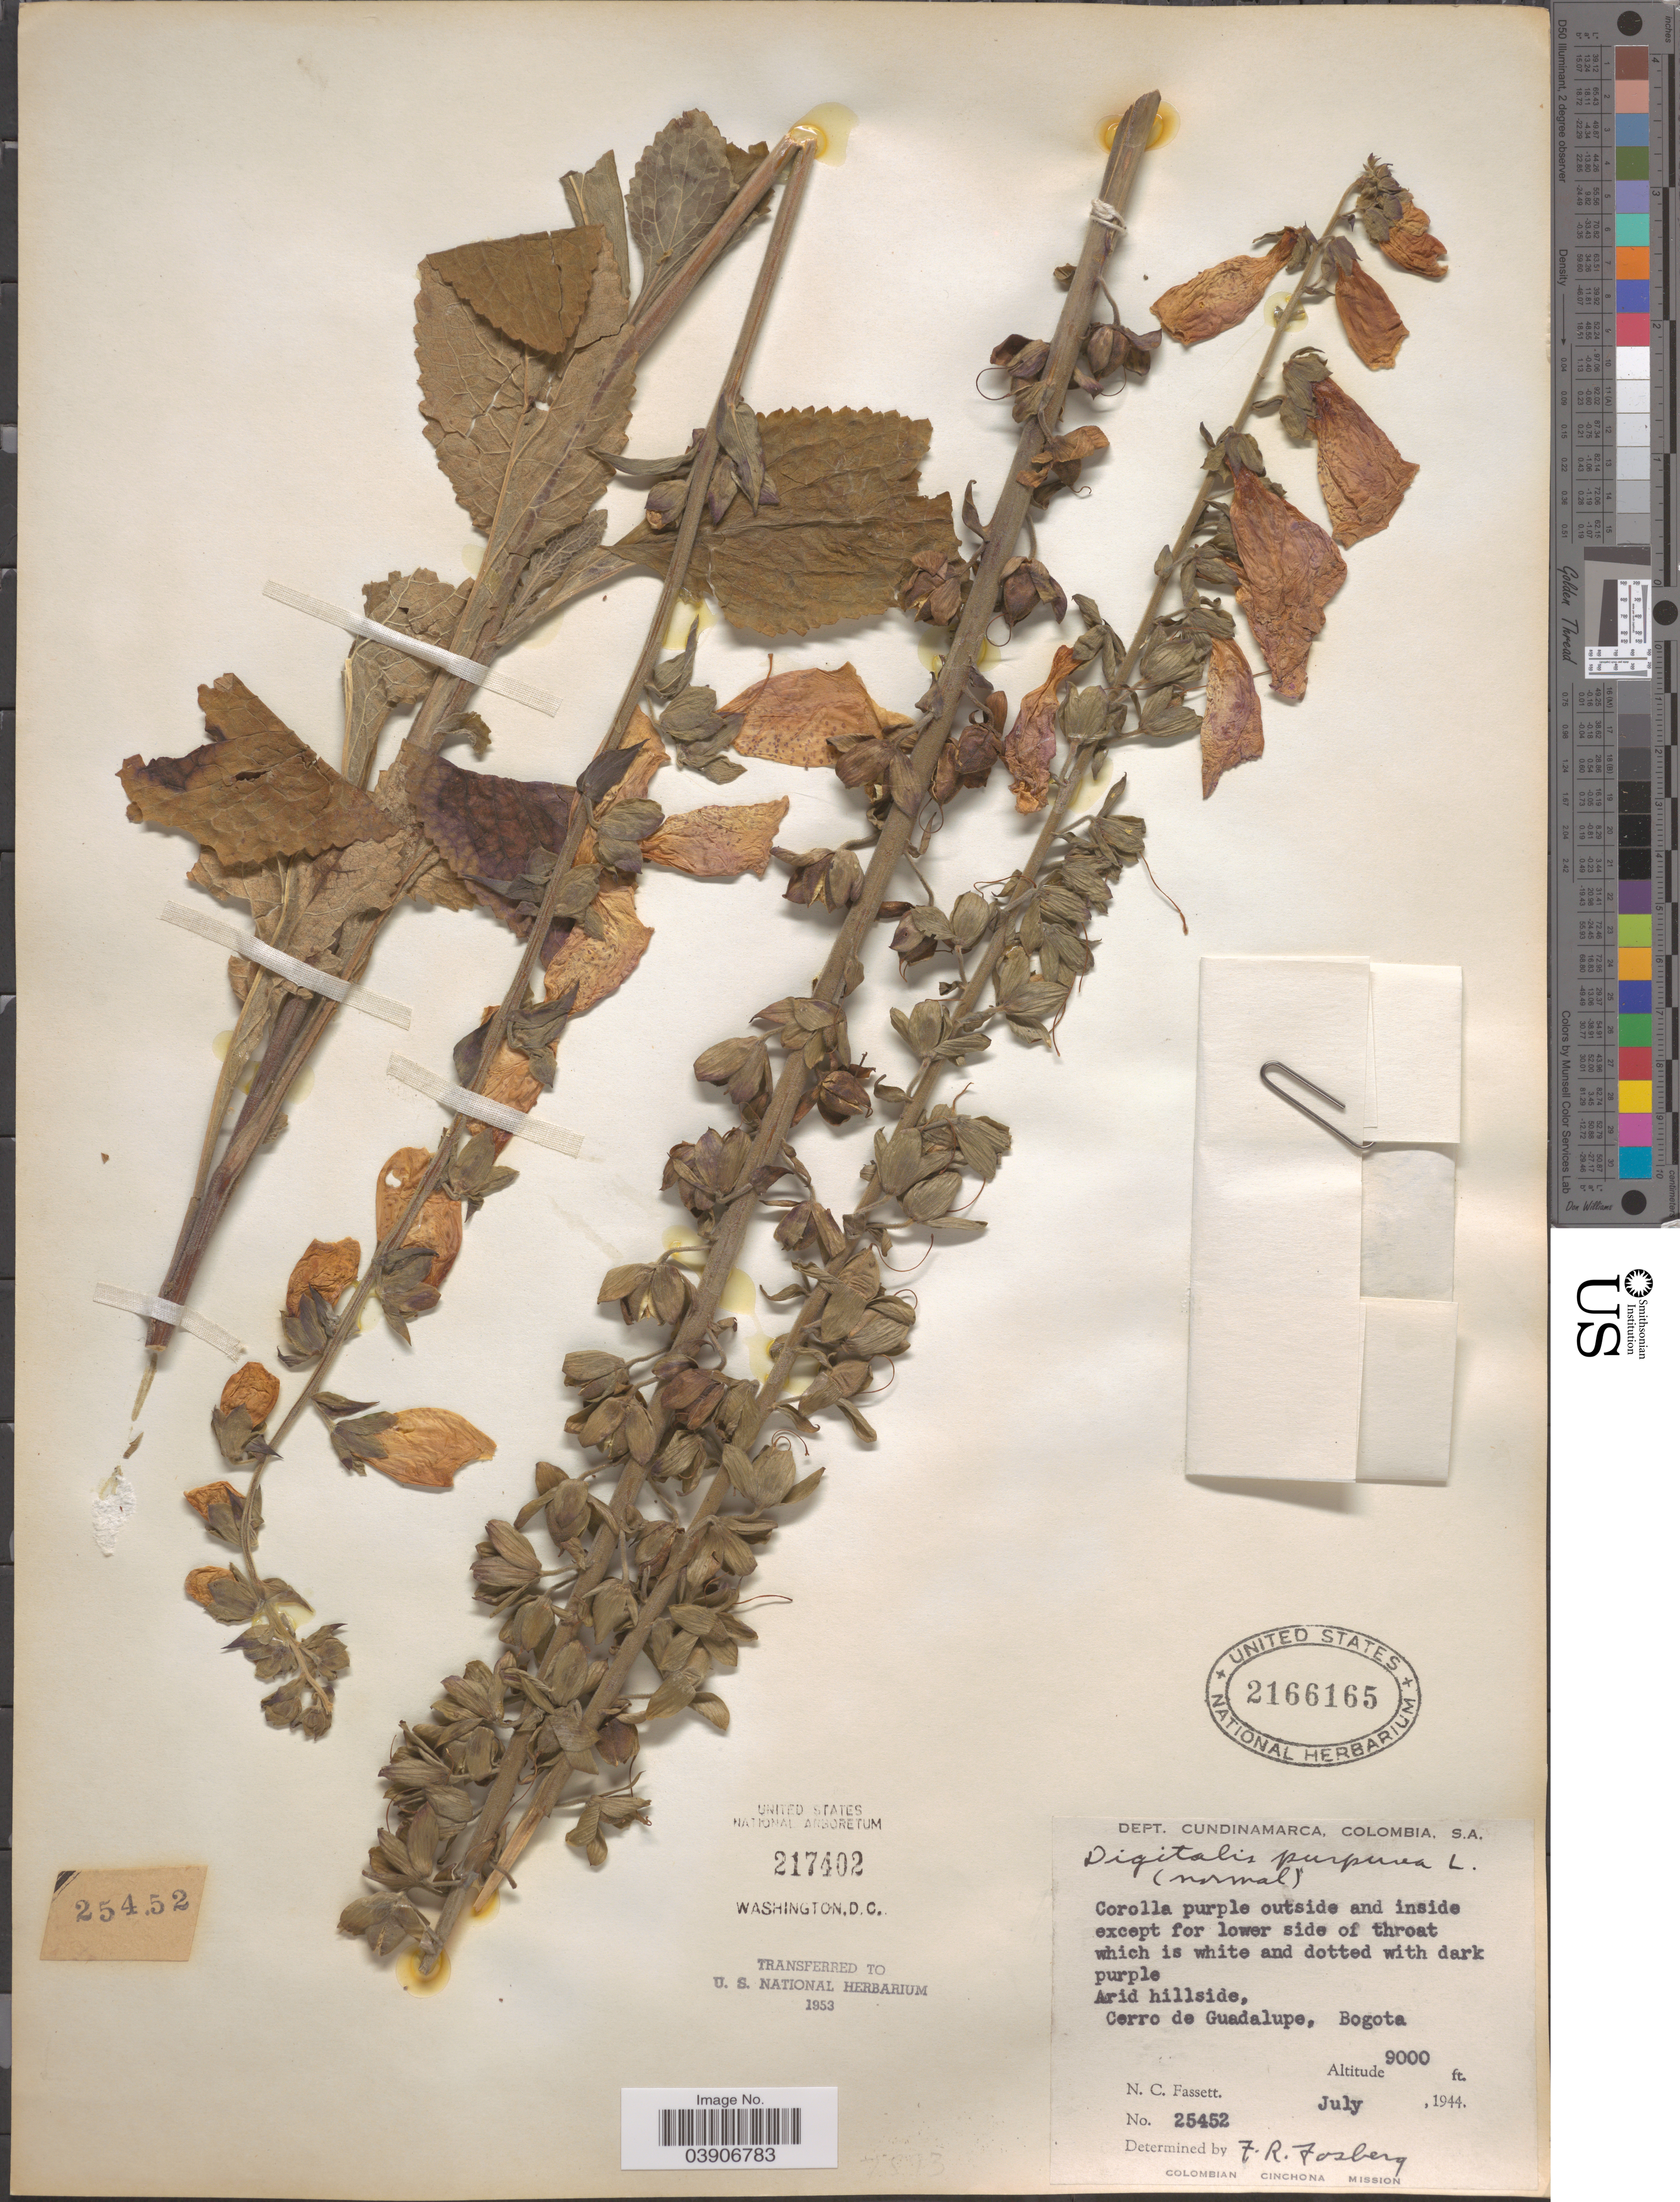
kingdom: Plantae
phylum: Tracheophyta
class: Magnoliopsida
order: Lamiales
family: Plantaginaceae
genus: Digitalis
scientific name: Digitalis purpurea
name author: L.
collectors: N. C. Fassett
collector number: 25452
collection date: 1944-07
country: Colombia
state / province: Cundinamarca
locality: Dept. Cundinamarca. Cerro de Guadalupe, Bogota.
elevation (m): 2743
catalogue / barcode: US 2166165